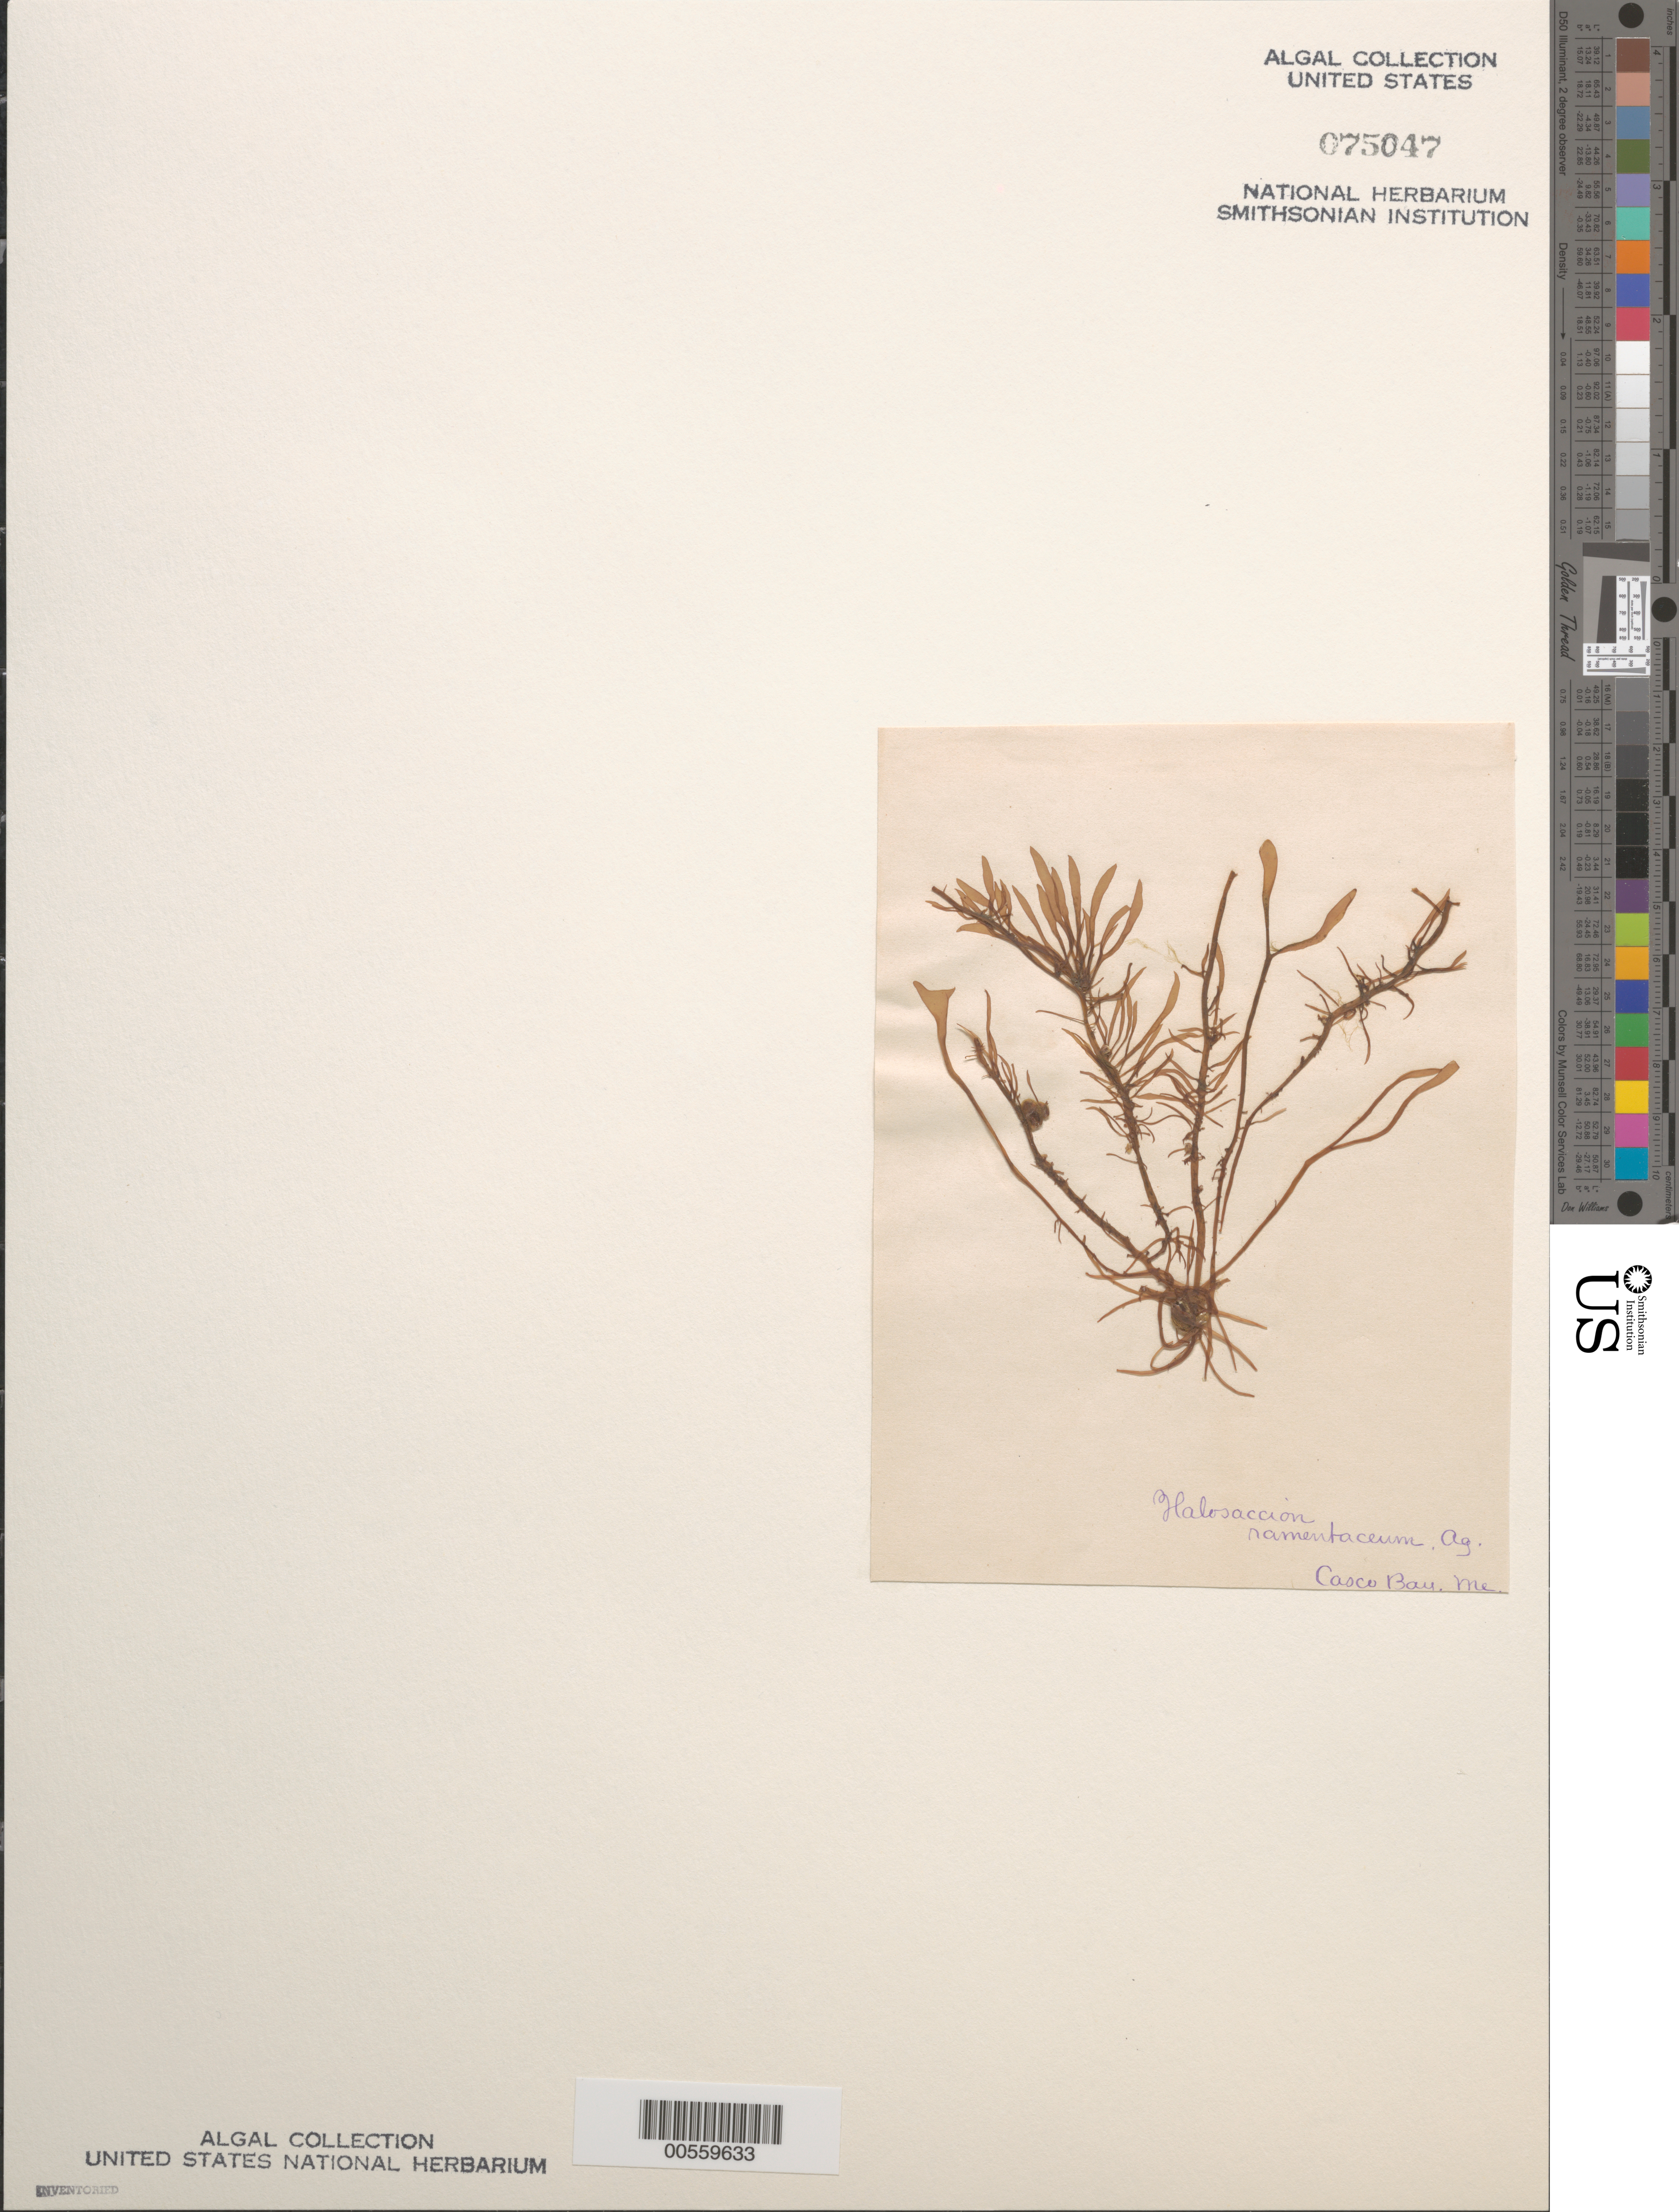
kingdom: Plantae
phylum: Rhodophyta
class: Florideophyceae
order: Palmariales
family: Palmariaceae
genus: Devaleraea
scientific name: Devaleraea ramentacea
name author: (L.) Guiry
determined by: Algae name updating Project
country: United States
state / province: Maine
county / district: Cumberland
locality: Casco Bay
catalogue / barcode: US 75047